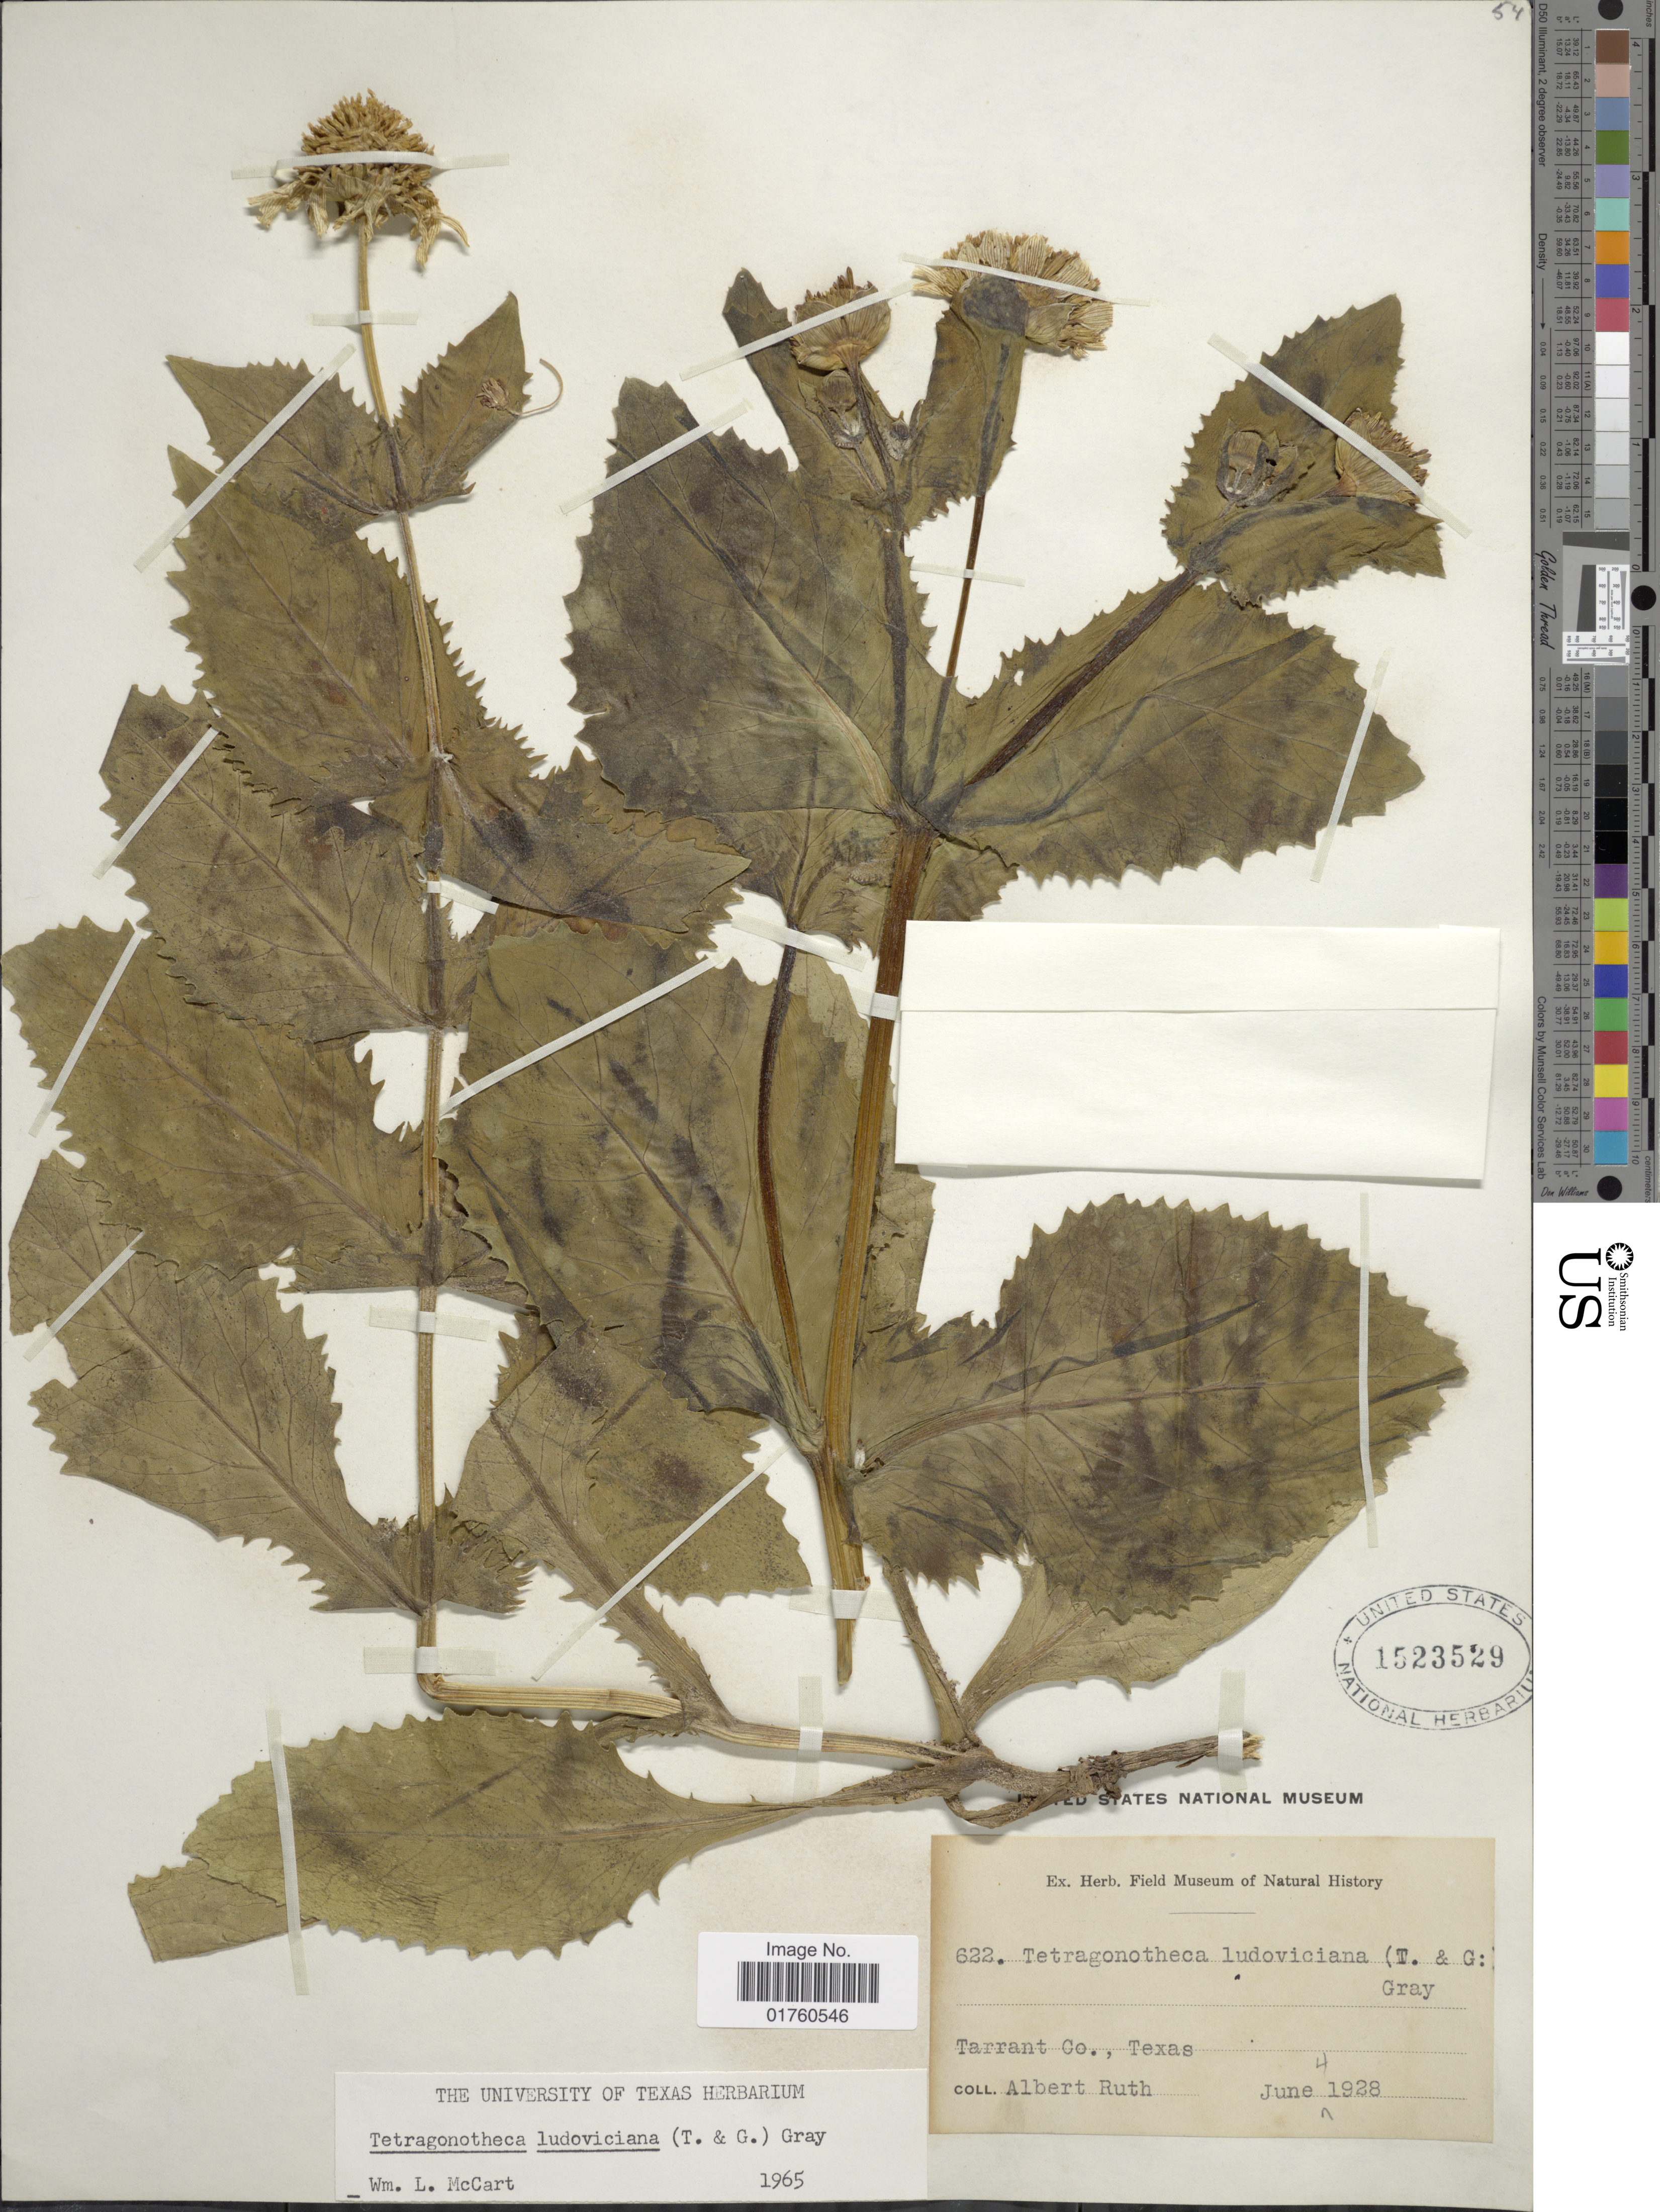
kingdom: Plantae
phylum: Tracheophyta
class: Magnoliopsida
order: Asterales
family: Asteraceae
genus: Tetragonotheca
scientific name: Tetragonotheca ludoviciana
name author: A. Gray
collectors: A. Ruth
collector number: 62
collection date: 1928-06-04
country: United States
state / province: Texas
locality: Tarrant Co.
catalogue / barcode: US 1523529